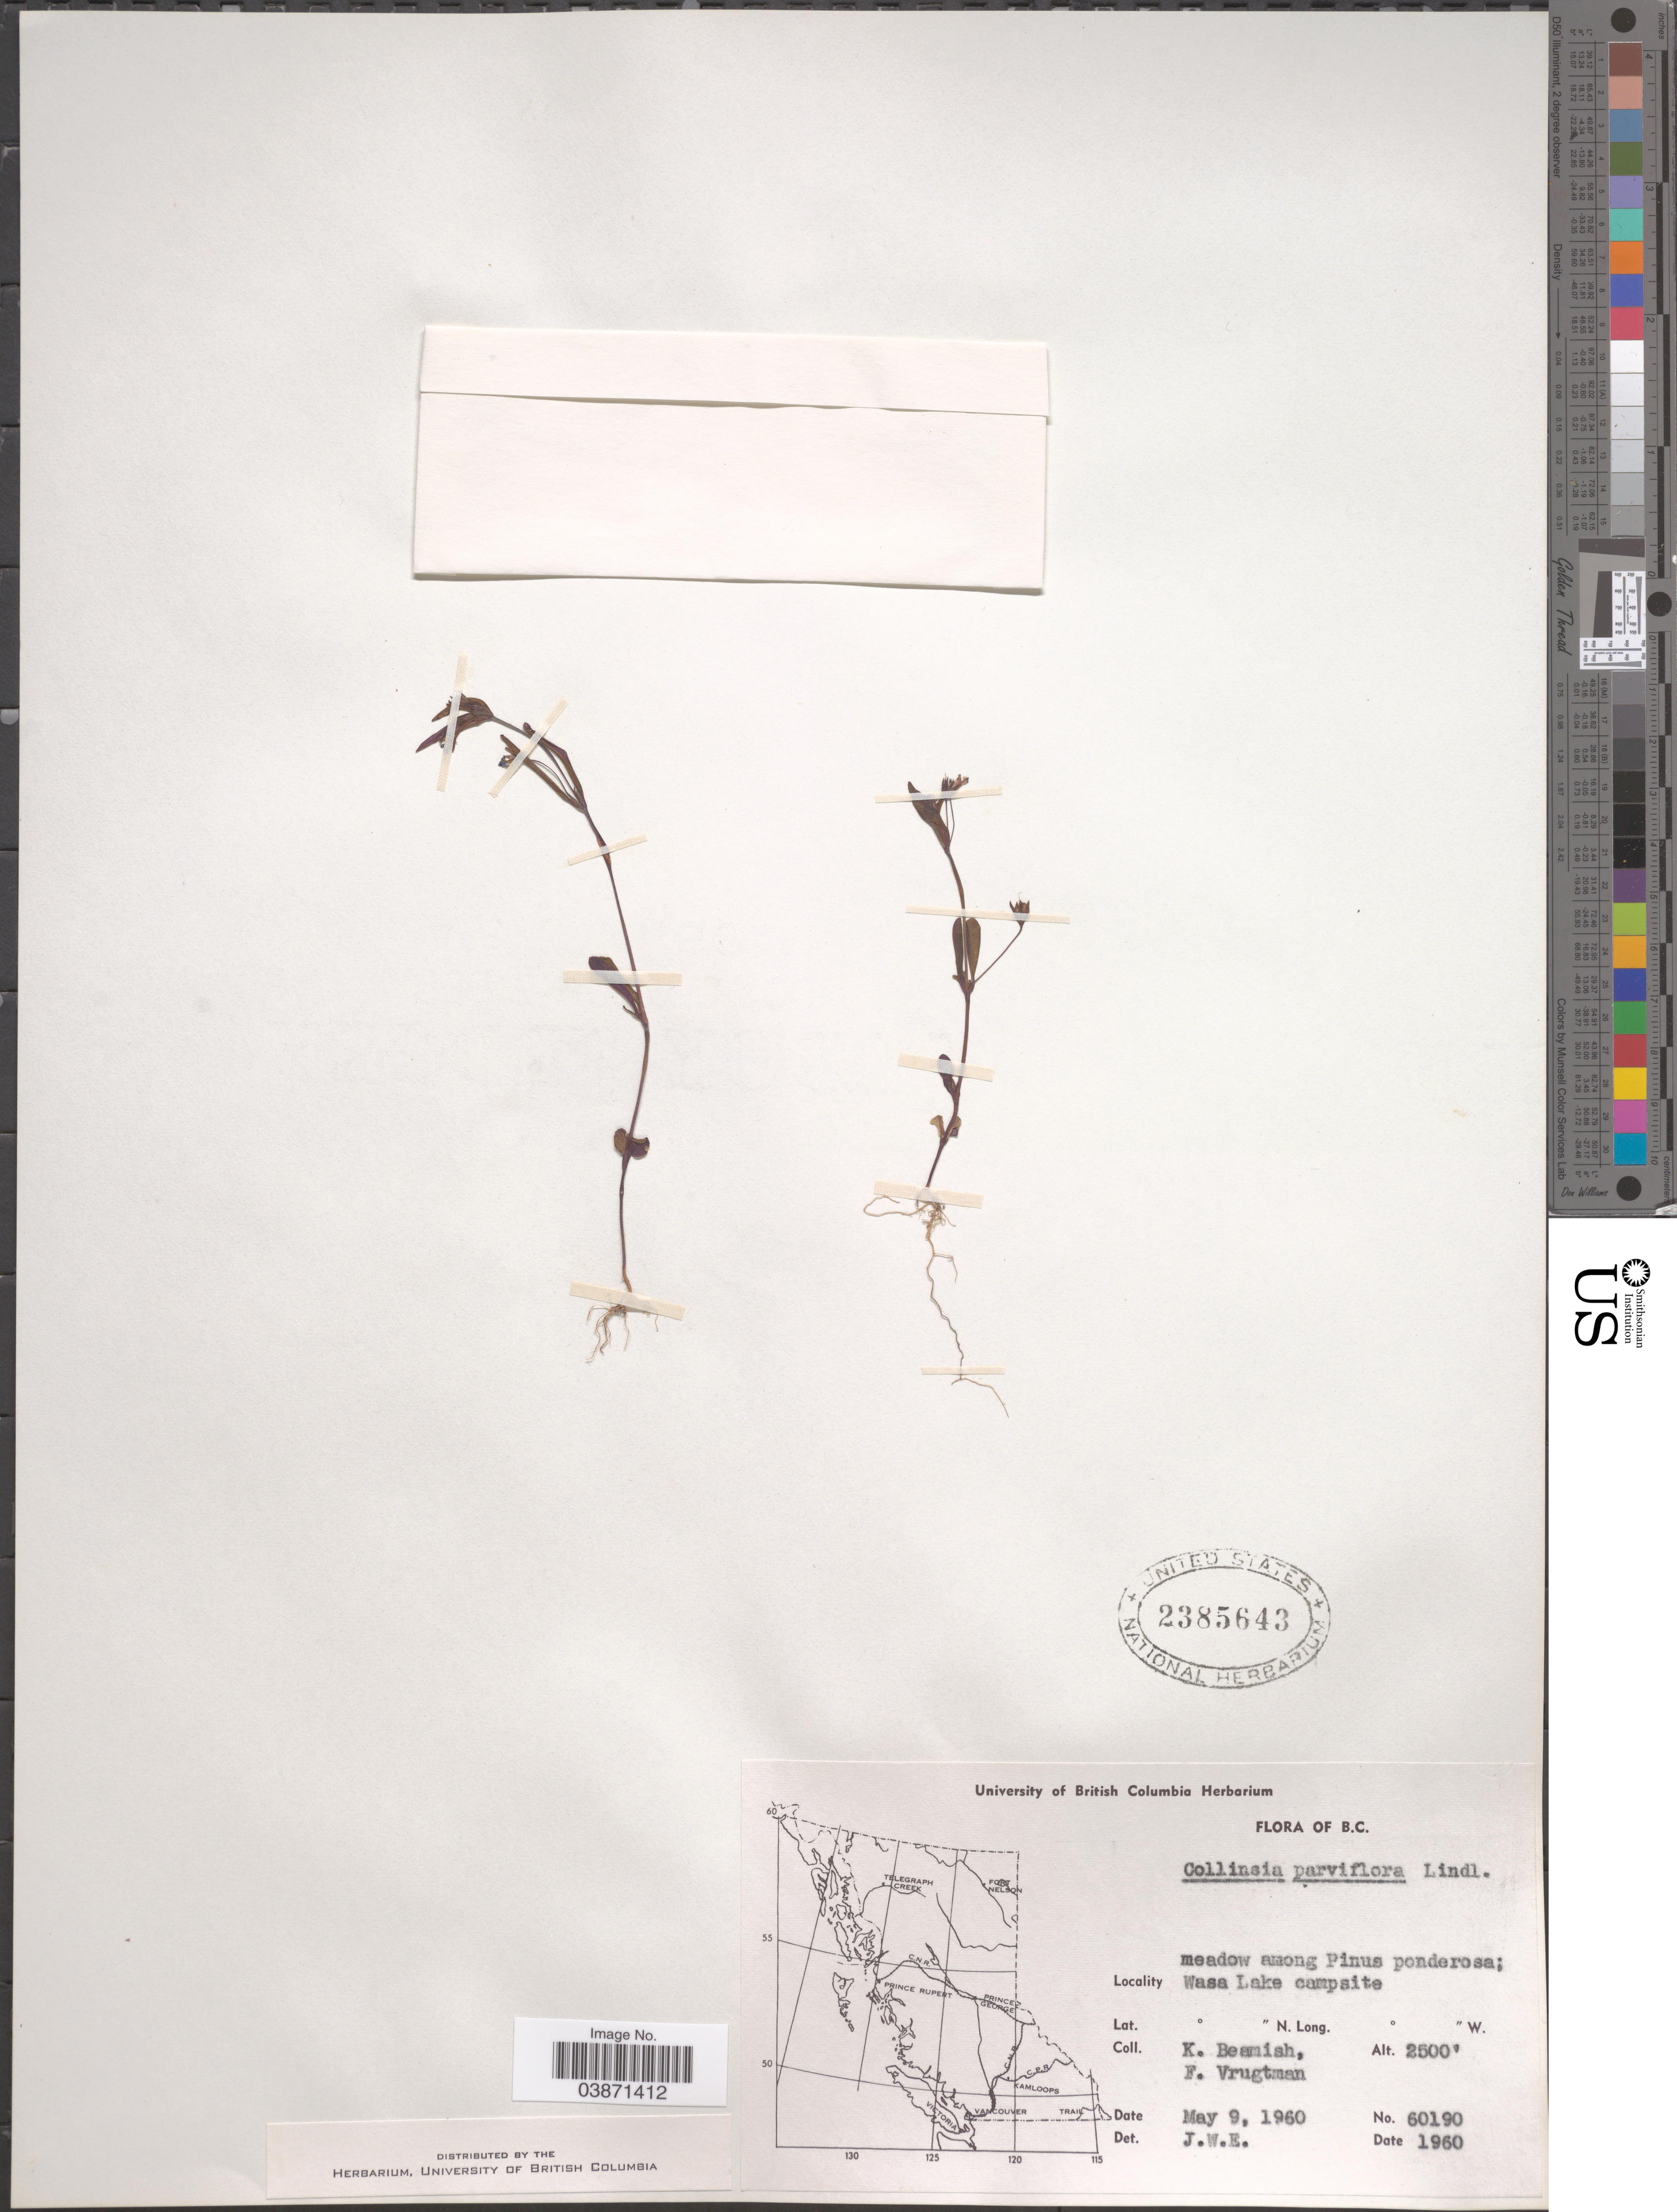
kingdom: Plantae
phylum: Tracheophyta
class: Magnoliopsida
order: Lamiales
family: Plantaginaceae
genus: Collinsia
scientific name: Collinsia parviflora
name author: Douglas ex Lindl.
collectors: K. Beamish & F. Vrugtman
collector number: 60190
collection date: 1960-05-09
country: Canada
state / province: British Columbia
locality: Wasa Lake campsite.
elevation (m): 762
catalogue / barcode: US 2385643